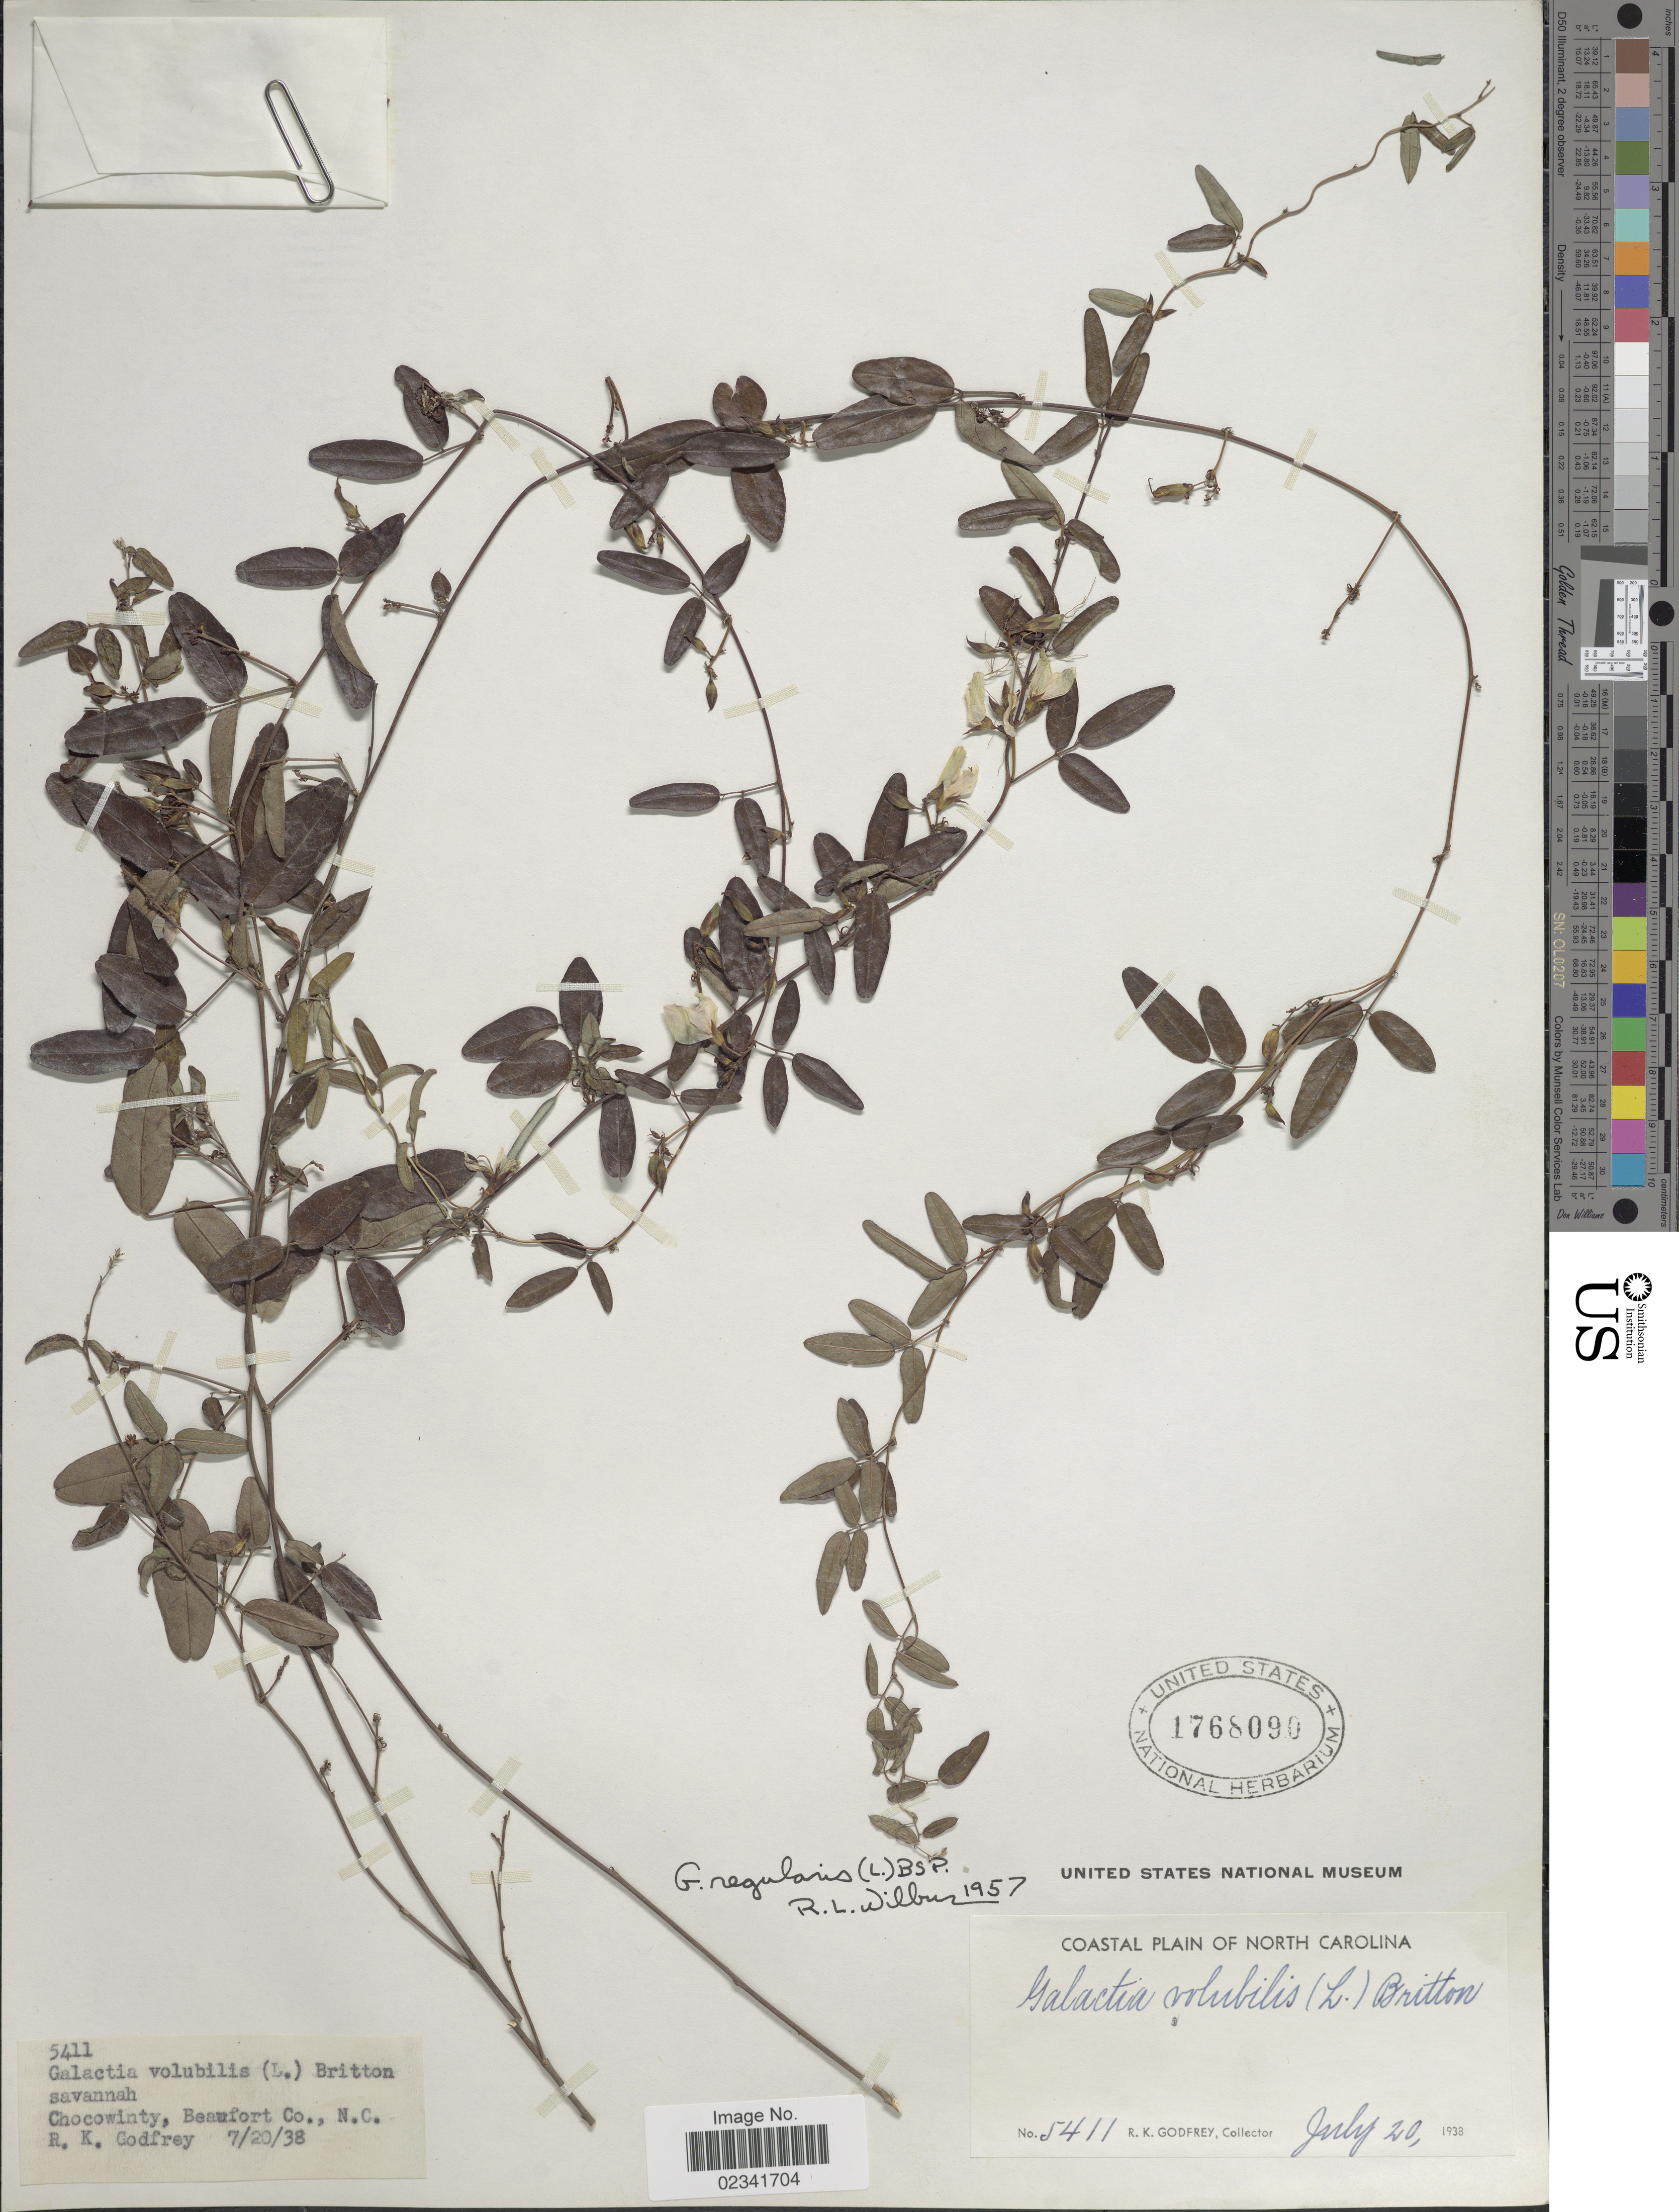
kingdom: Plantae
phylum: Tracheophyta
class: Magnoliopsida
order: Fabales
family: Fabaceae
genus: Galactia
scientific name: Galactia regularis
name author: (L.) Britton, Stearns & Poggenb.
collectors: R. K. Godfrey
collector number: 5411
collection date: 1938-07-20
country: United States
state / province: North Carolina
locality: Chocowinty, Beaufort Co., N. C.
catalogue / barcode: US 1768090